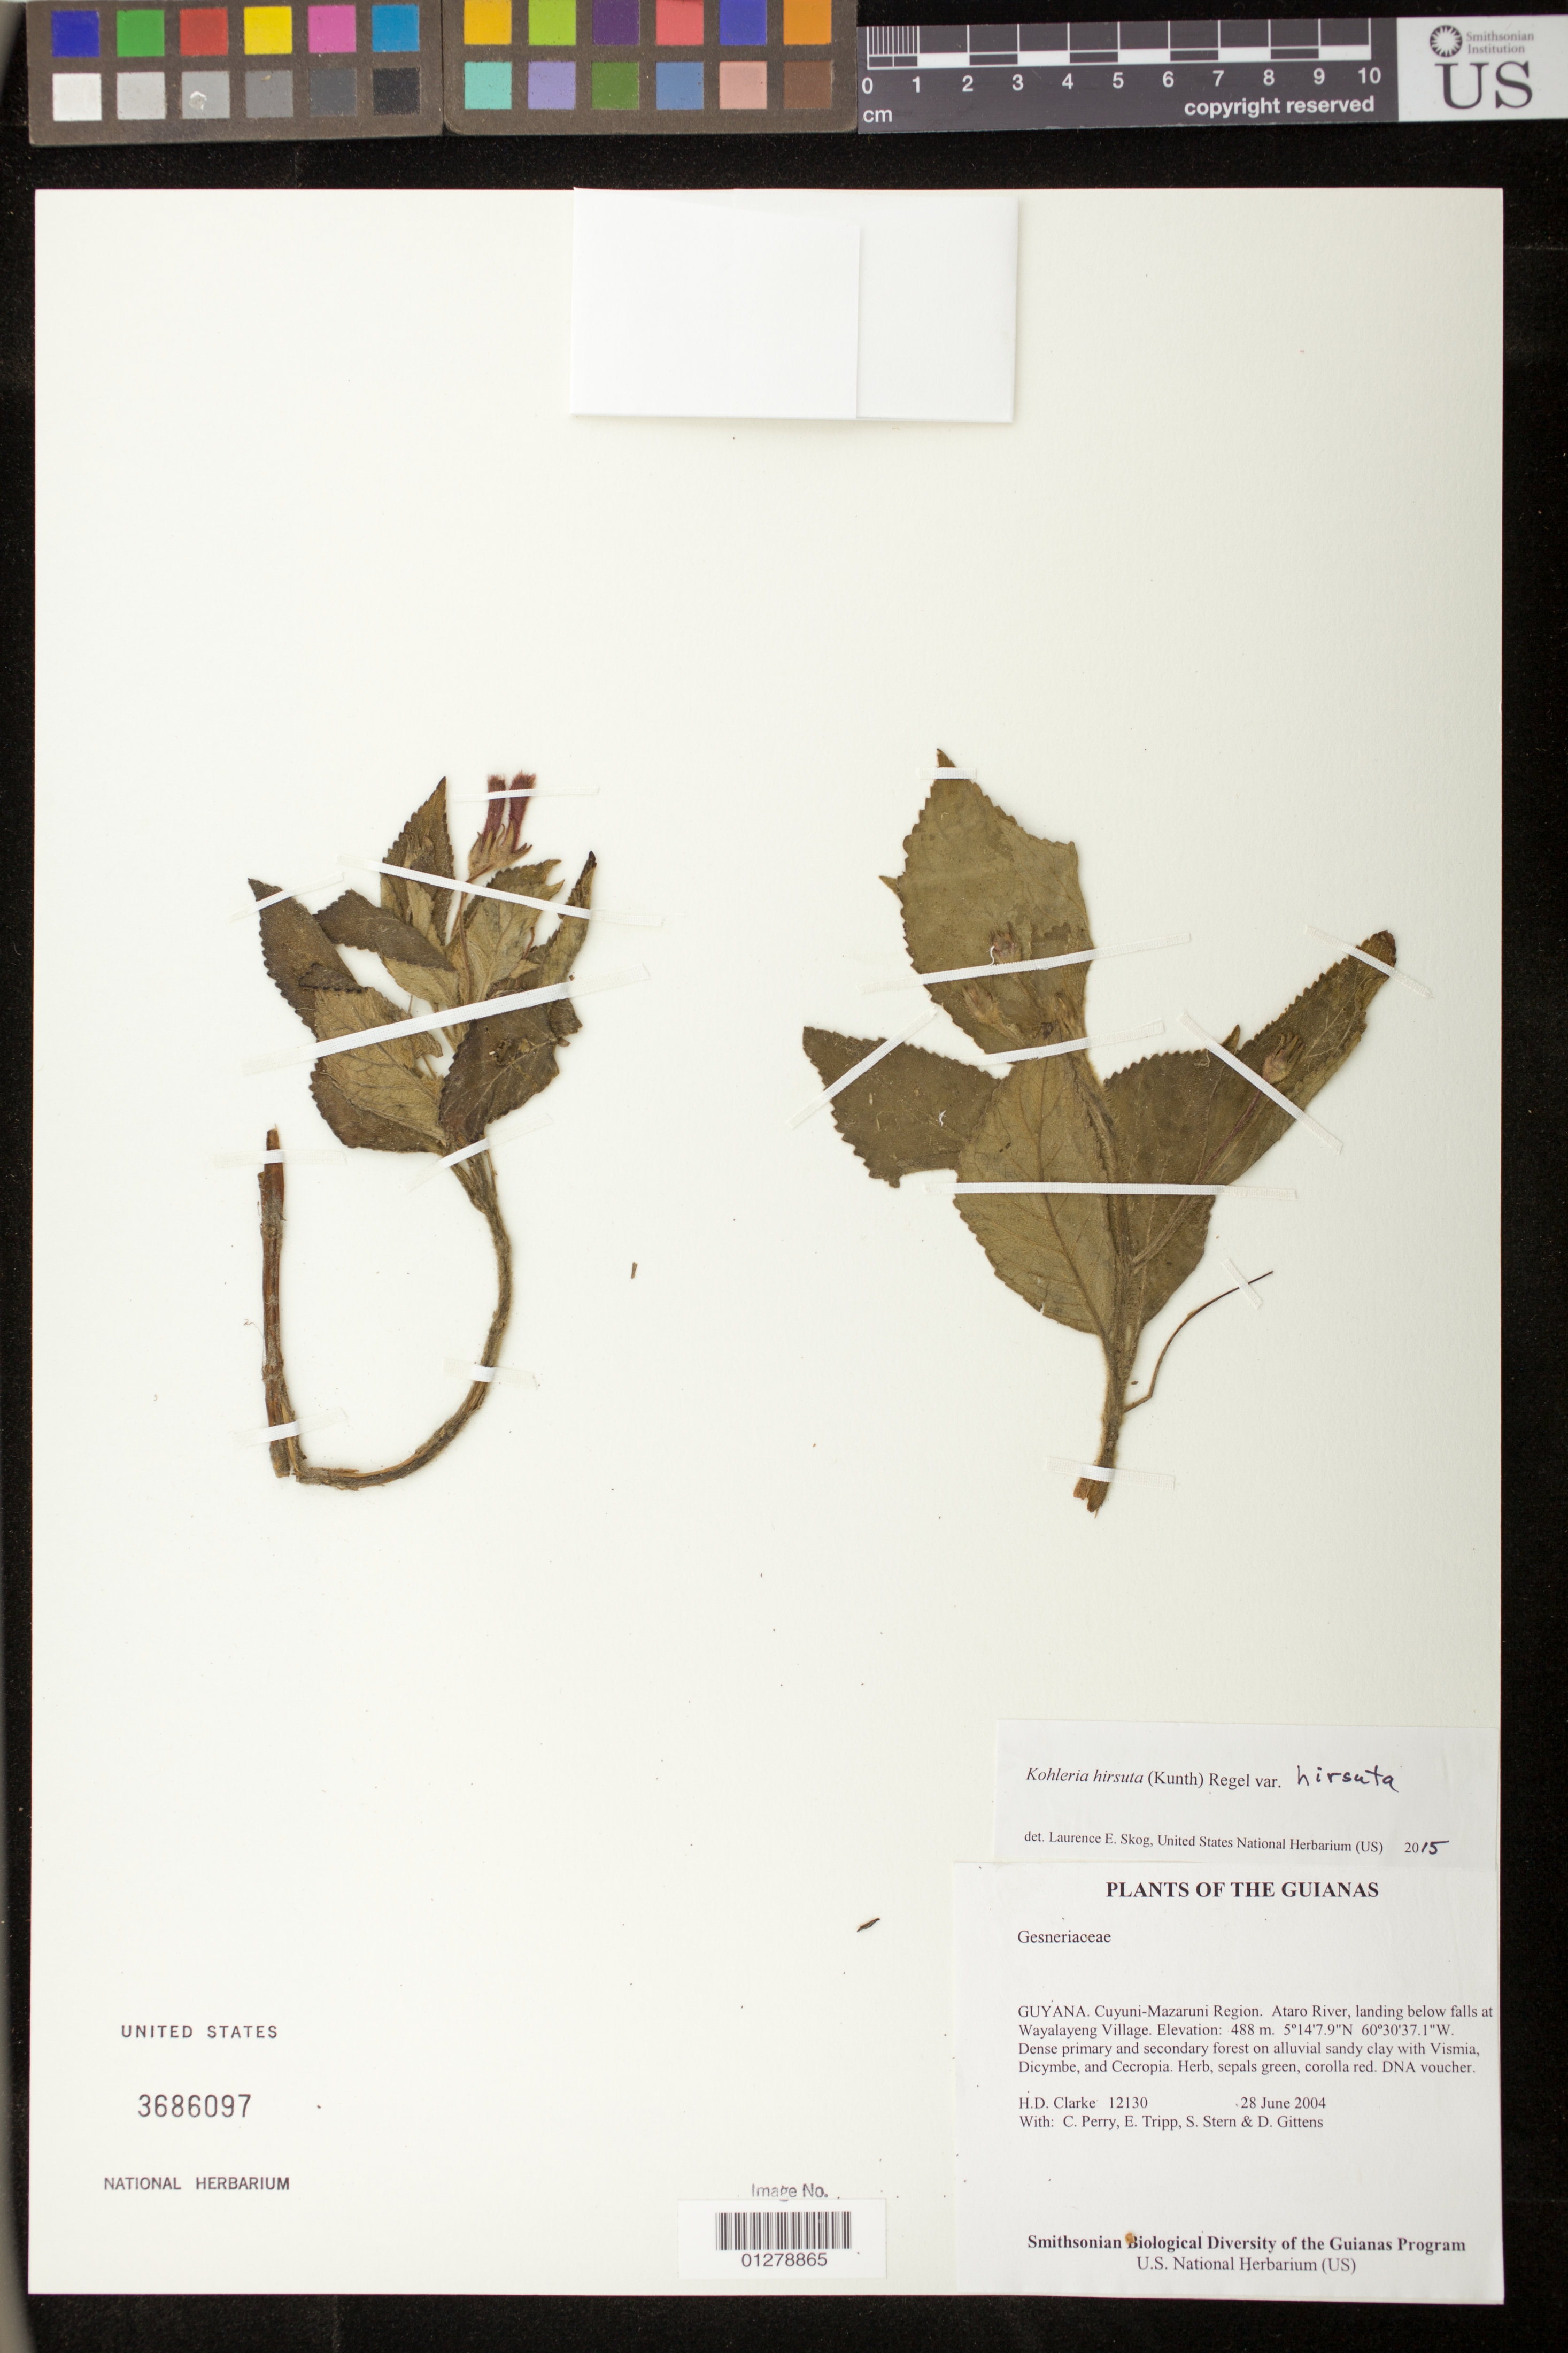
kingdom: Plantae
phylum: Tracheophyta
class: Magnoliopsida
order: Lamiales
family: Gesneriaceae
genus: Kohleria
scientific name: Kohleria hirsuta var. hirsuta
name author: (Kunth) Regel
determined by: Skog, Laurence E.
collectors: H. D. Clarke, C. Perry, E. Tripp, S. R. Stern & D. Gittens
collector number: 12130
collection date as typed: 28 June 2004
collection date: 2004-06-28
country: Guyana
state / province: Cuyuni-Mazaruni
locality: Ataro River, landing below falls at Wayalayeng Village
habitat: Dense primary and secondary forest on alluvial sandy clay with Vismia, Dicymbe, and Cecropia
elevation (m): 488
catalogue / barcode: US 3686097